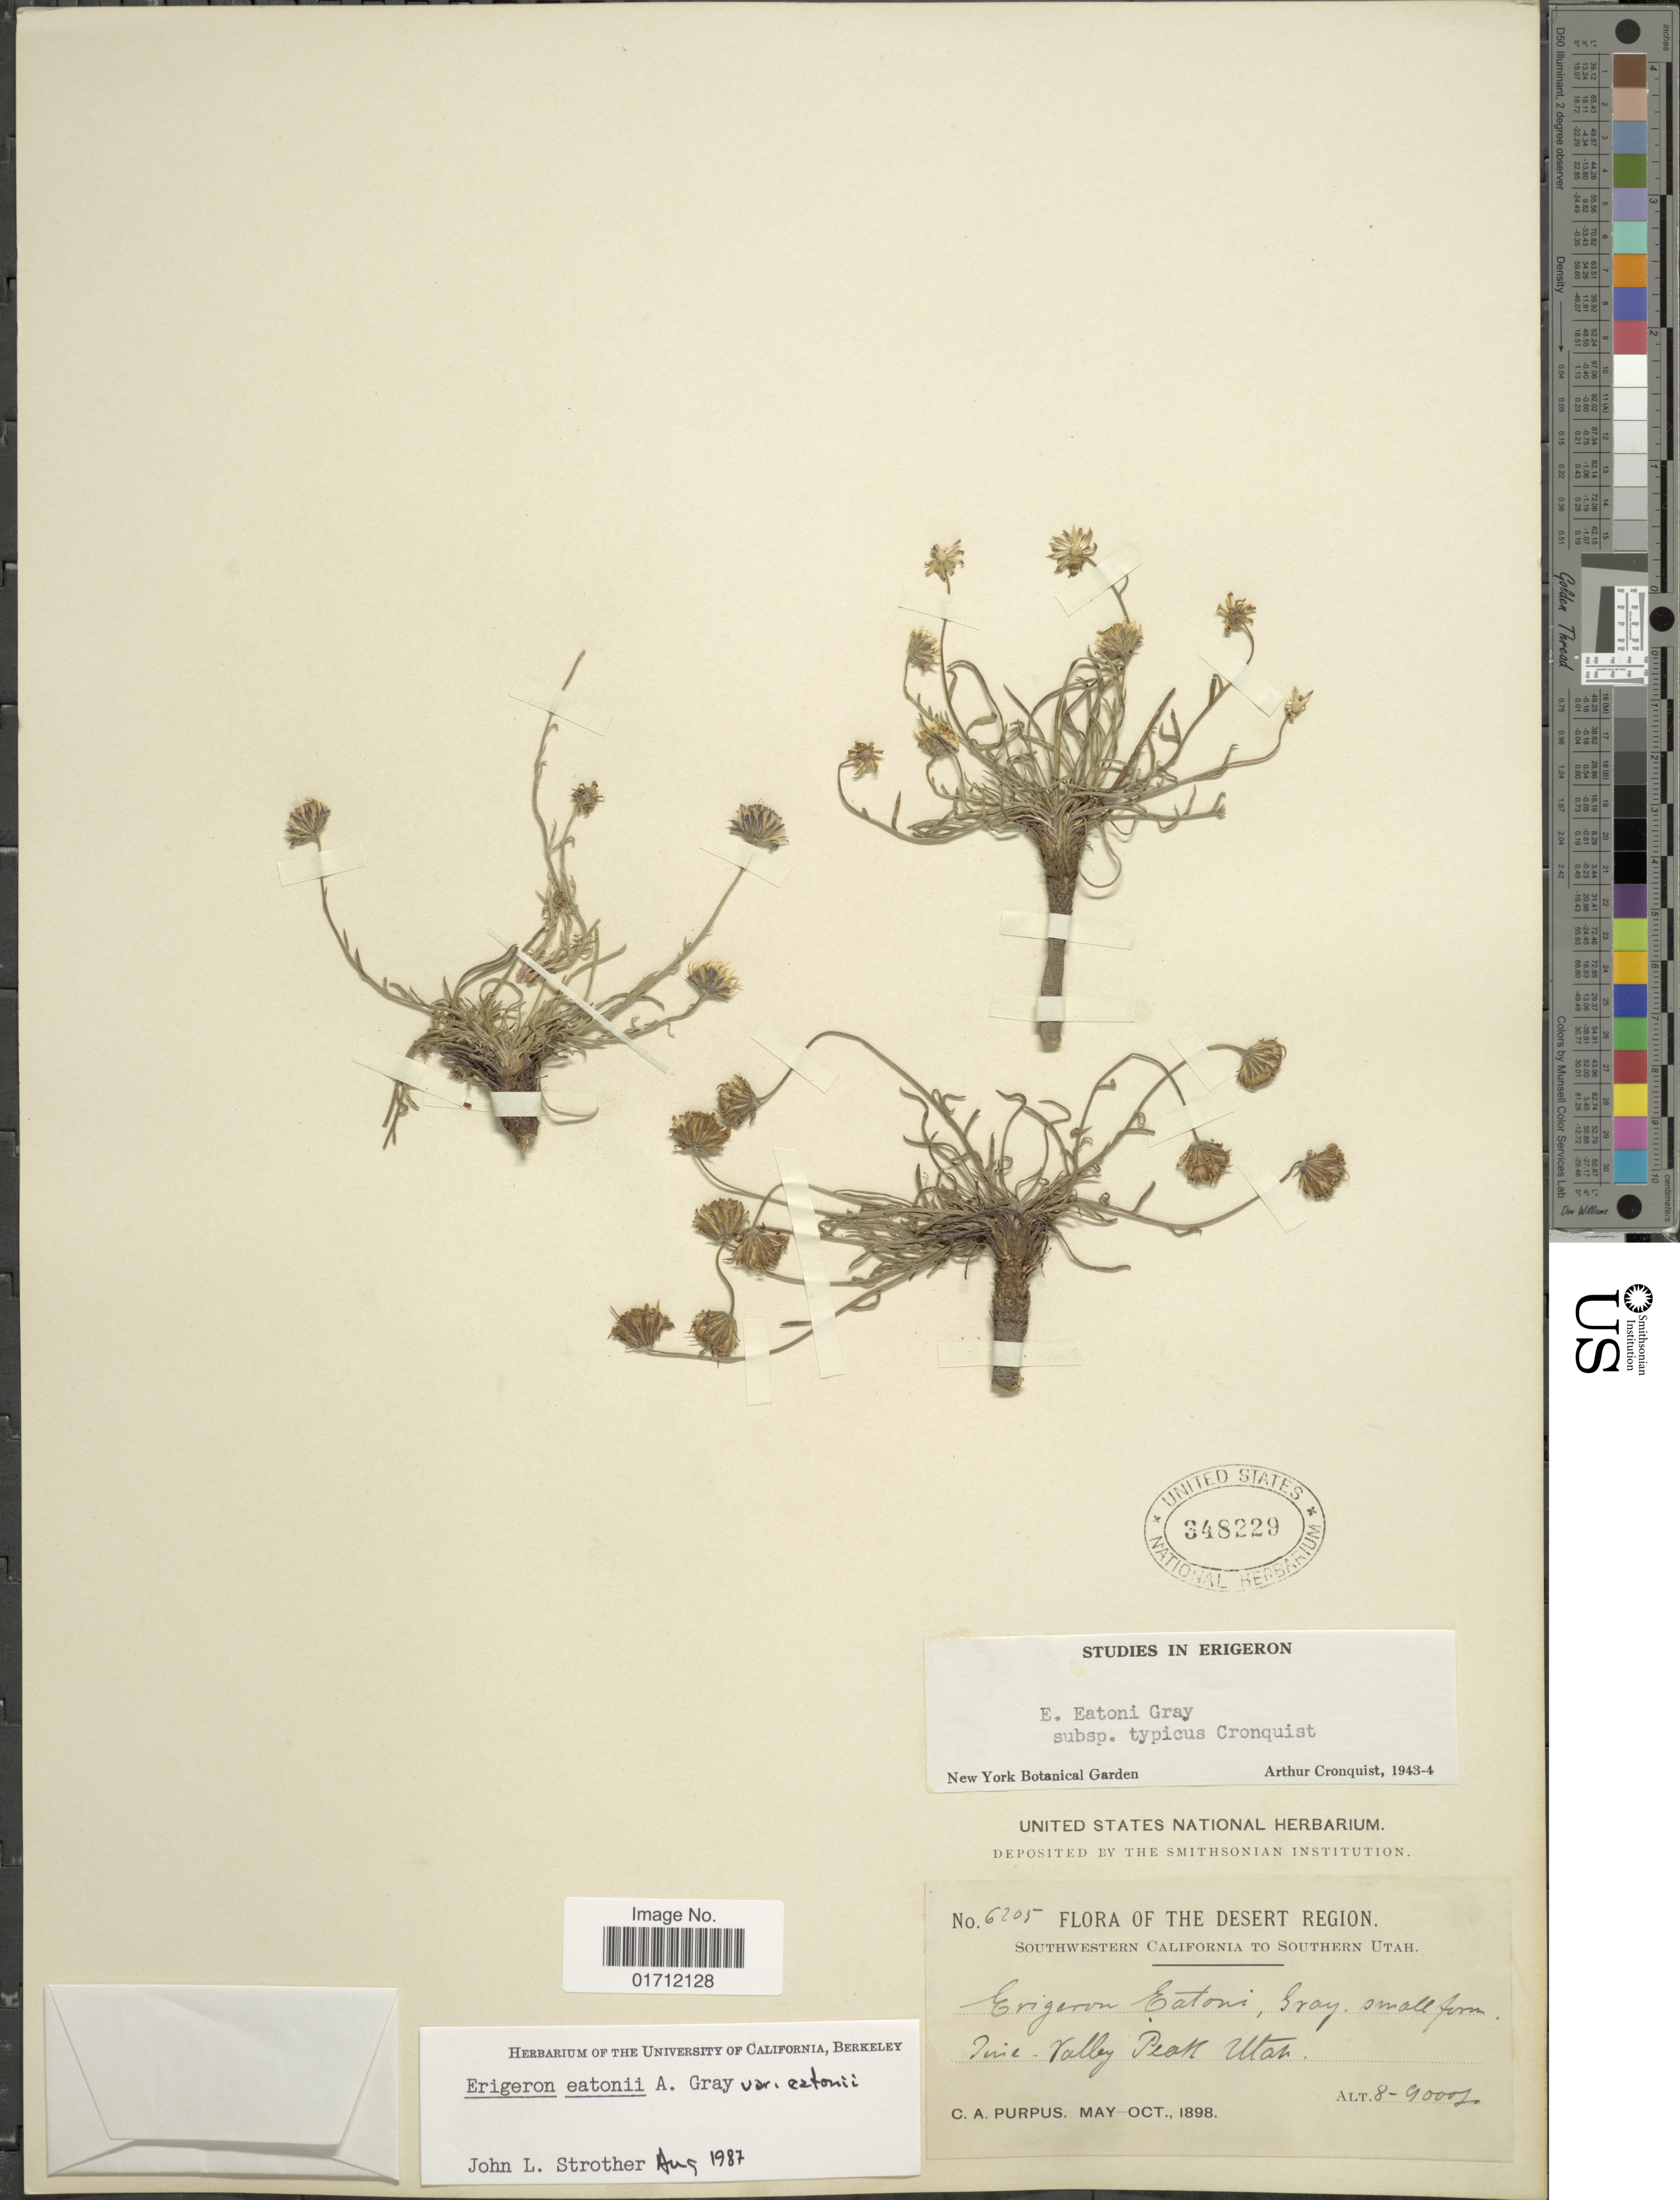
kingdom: Plantae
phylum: Tracheophyta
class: Magnoliopsida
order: Asterales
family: Asteraceae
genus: Erigeron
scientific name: Erigeron eatonii var. eatonii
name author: A. Gray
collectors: C. A. Purpus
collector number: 6205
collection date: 1898-05/1898-10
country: United States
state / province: Utah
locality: The Desert Region, Southern Utah, Pine-Valley Peak.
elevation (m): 2438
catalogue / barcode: US 348229